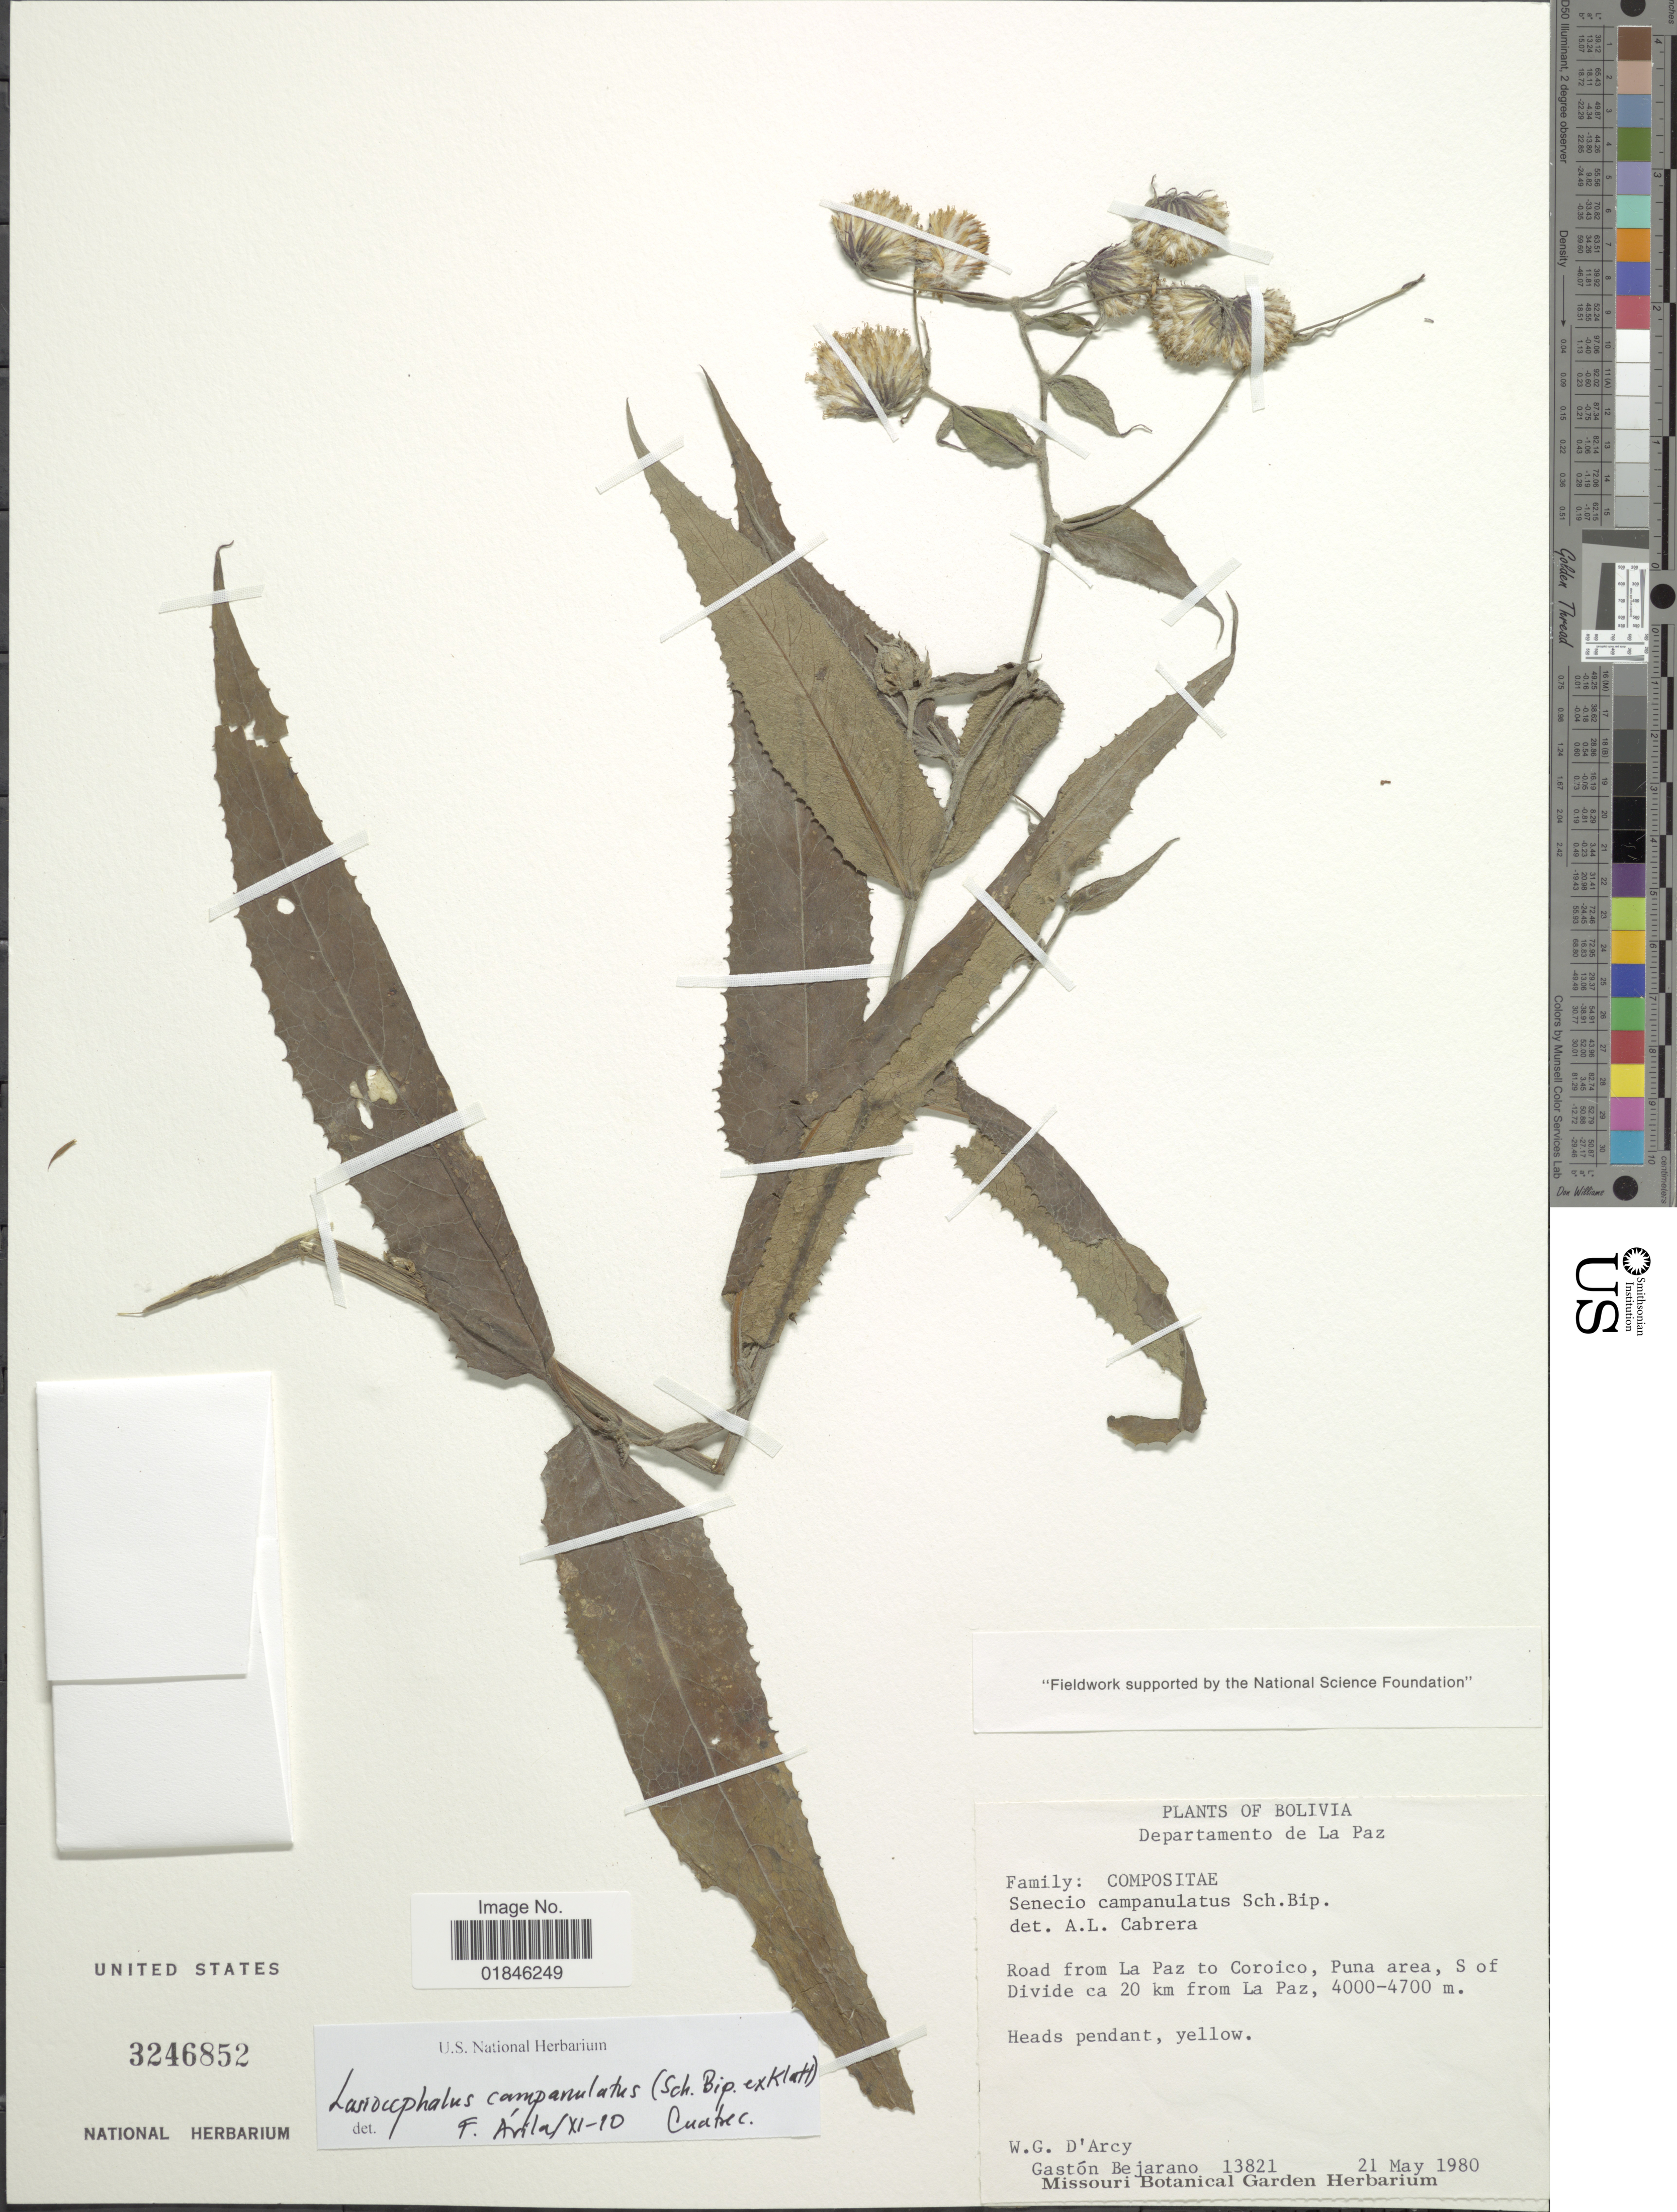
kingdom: Plantae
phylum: Tracheophyta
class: Magnoliopsida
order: Asterales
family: Asteraceae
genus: Senecio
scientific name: Senecio patens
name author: (Kunth) DC.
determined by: Salomon, Luciana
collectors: W. G. D'Arcy & G. Bejarano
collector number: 13821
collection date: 1980-05-21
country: Bolivia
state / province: La Paz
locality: Departamento de La Paz. Road from La Paz to Coroico, Puna area, S of Divide ca 20 km from La Paz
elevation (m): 4000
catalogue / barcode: US 3246852